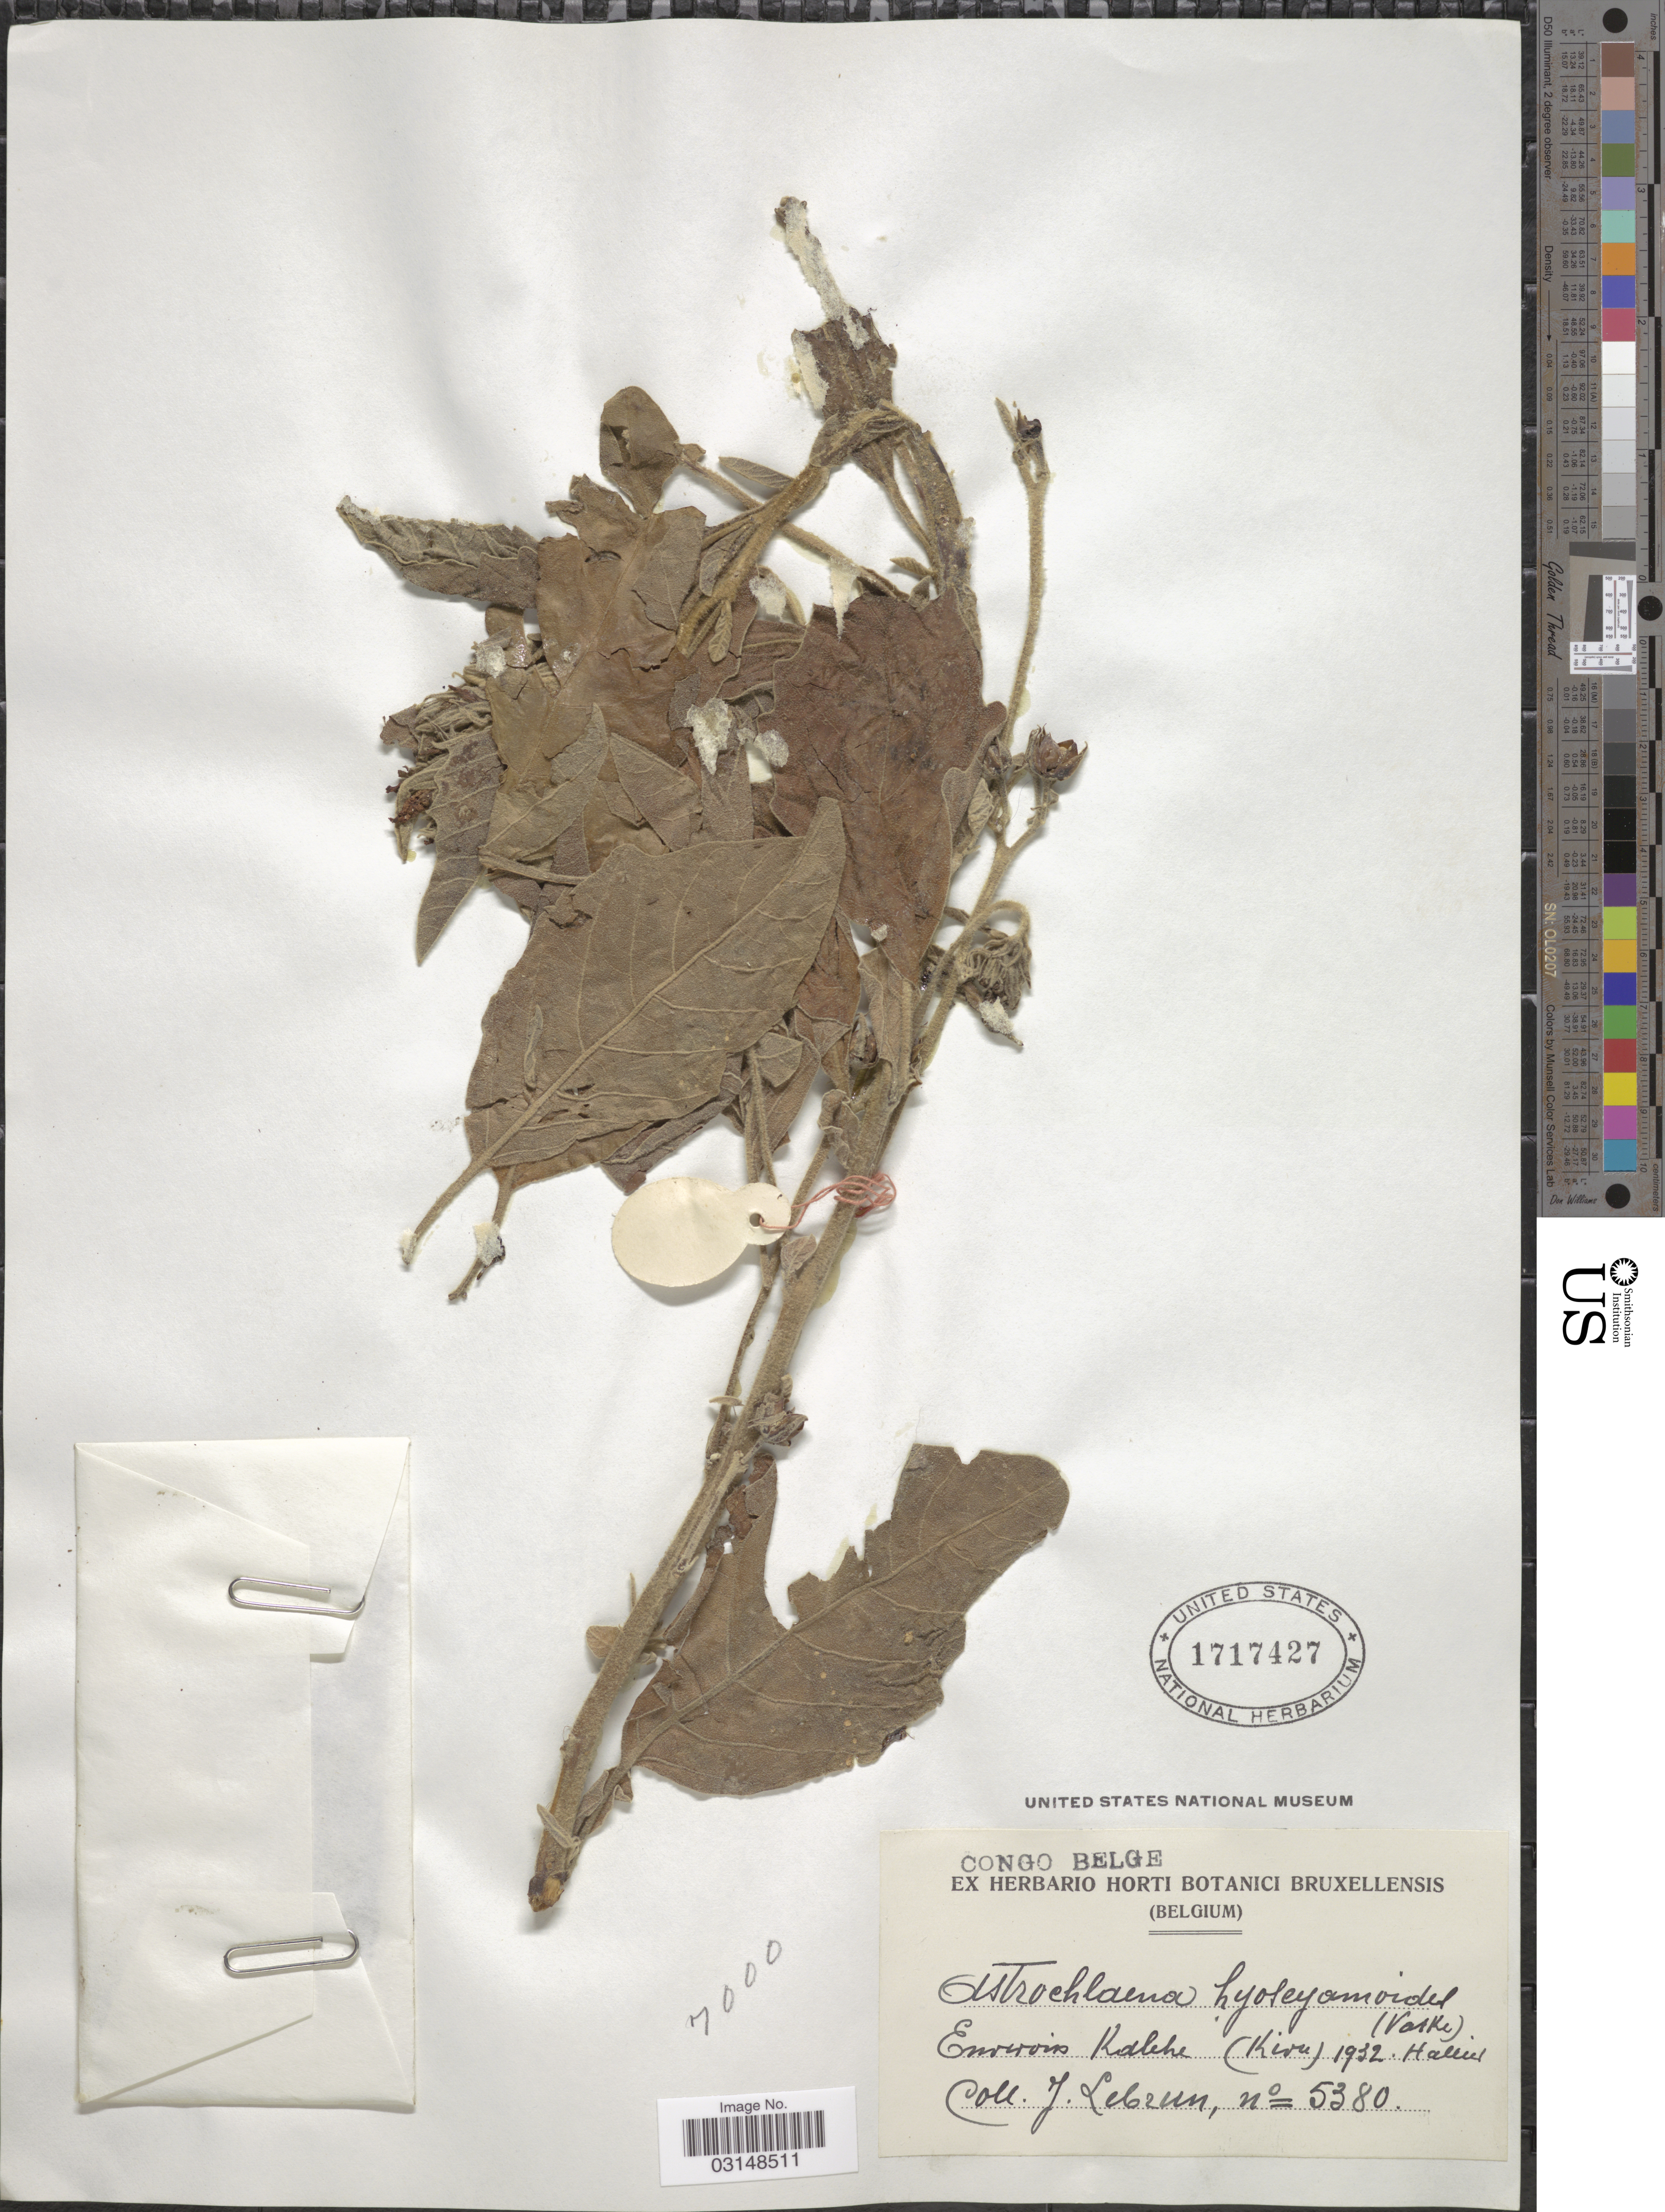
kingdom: Plantae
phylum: Tracheophyta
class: Magnoliopsida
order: Solanales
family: Convolvulaceae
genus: Astripomoea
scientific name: Astripomoea hyoscamoides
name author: (Vatke) Verdc.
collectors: J. A. Lebrun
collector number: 5380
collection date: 1932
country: Congo, Democratic Republic of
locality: Congo Belge, Environs Kalehe (Kivu), Hallier.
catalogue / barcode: US 1717427